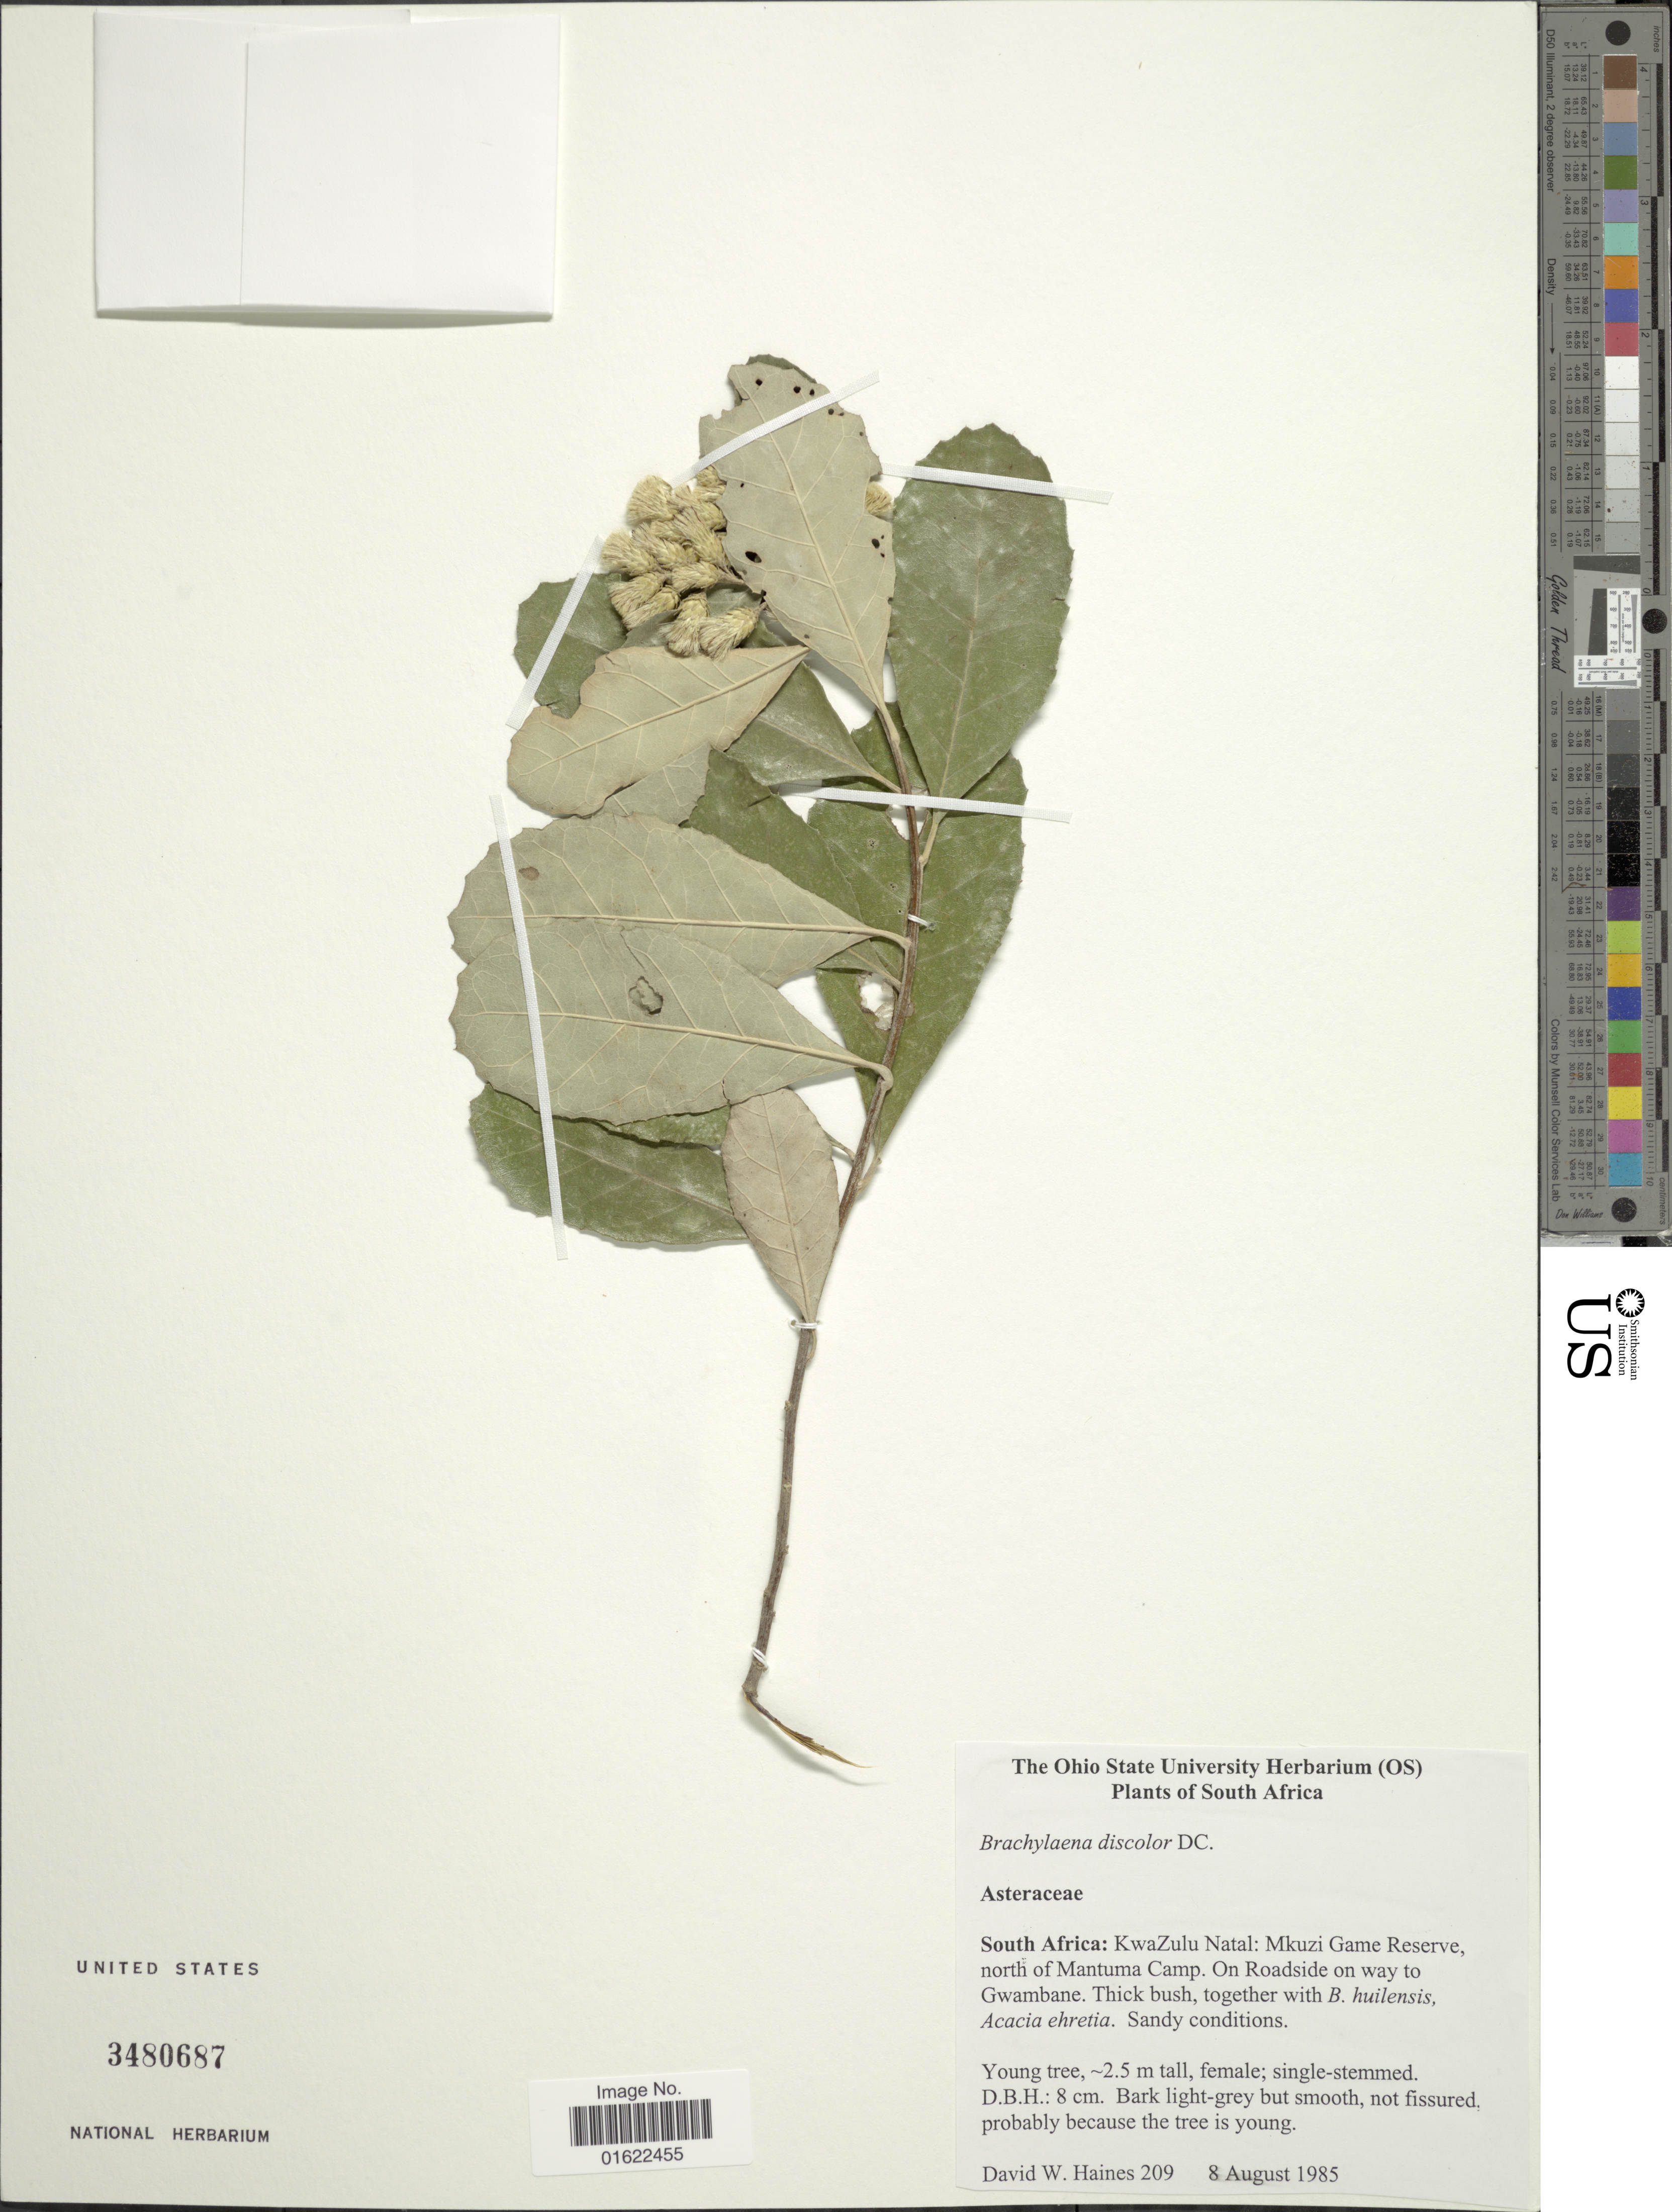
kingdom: Plantae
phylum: Tracheophyta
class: Magnoliopsida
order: Asterales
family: Asteraceae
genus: Brachylaena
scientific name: Brachylaena discolor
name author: DC.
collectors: D. Haines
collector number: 209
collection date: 1985-08-08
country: South Africa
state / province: KwaZulu-Natal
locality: Mkuzi Game Reserve, north of Mantuma Camp, On Roadside on way to Gwambane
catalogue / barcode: US 3480687